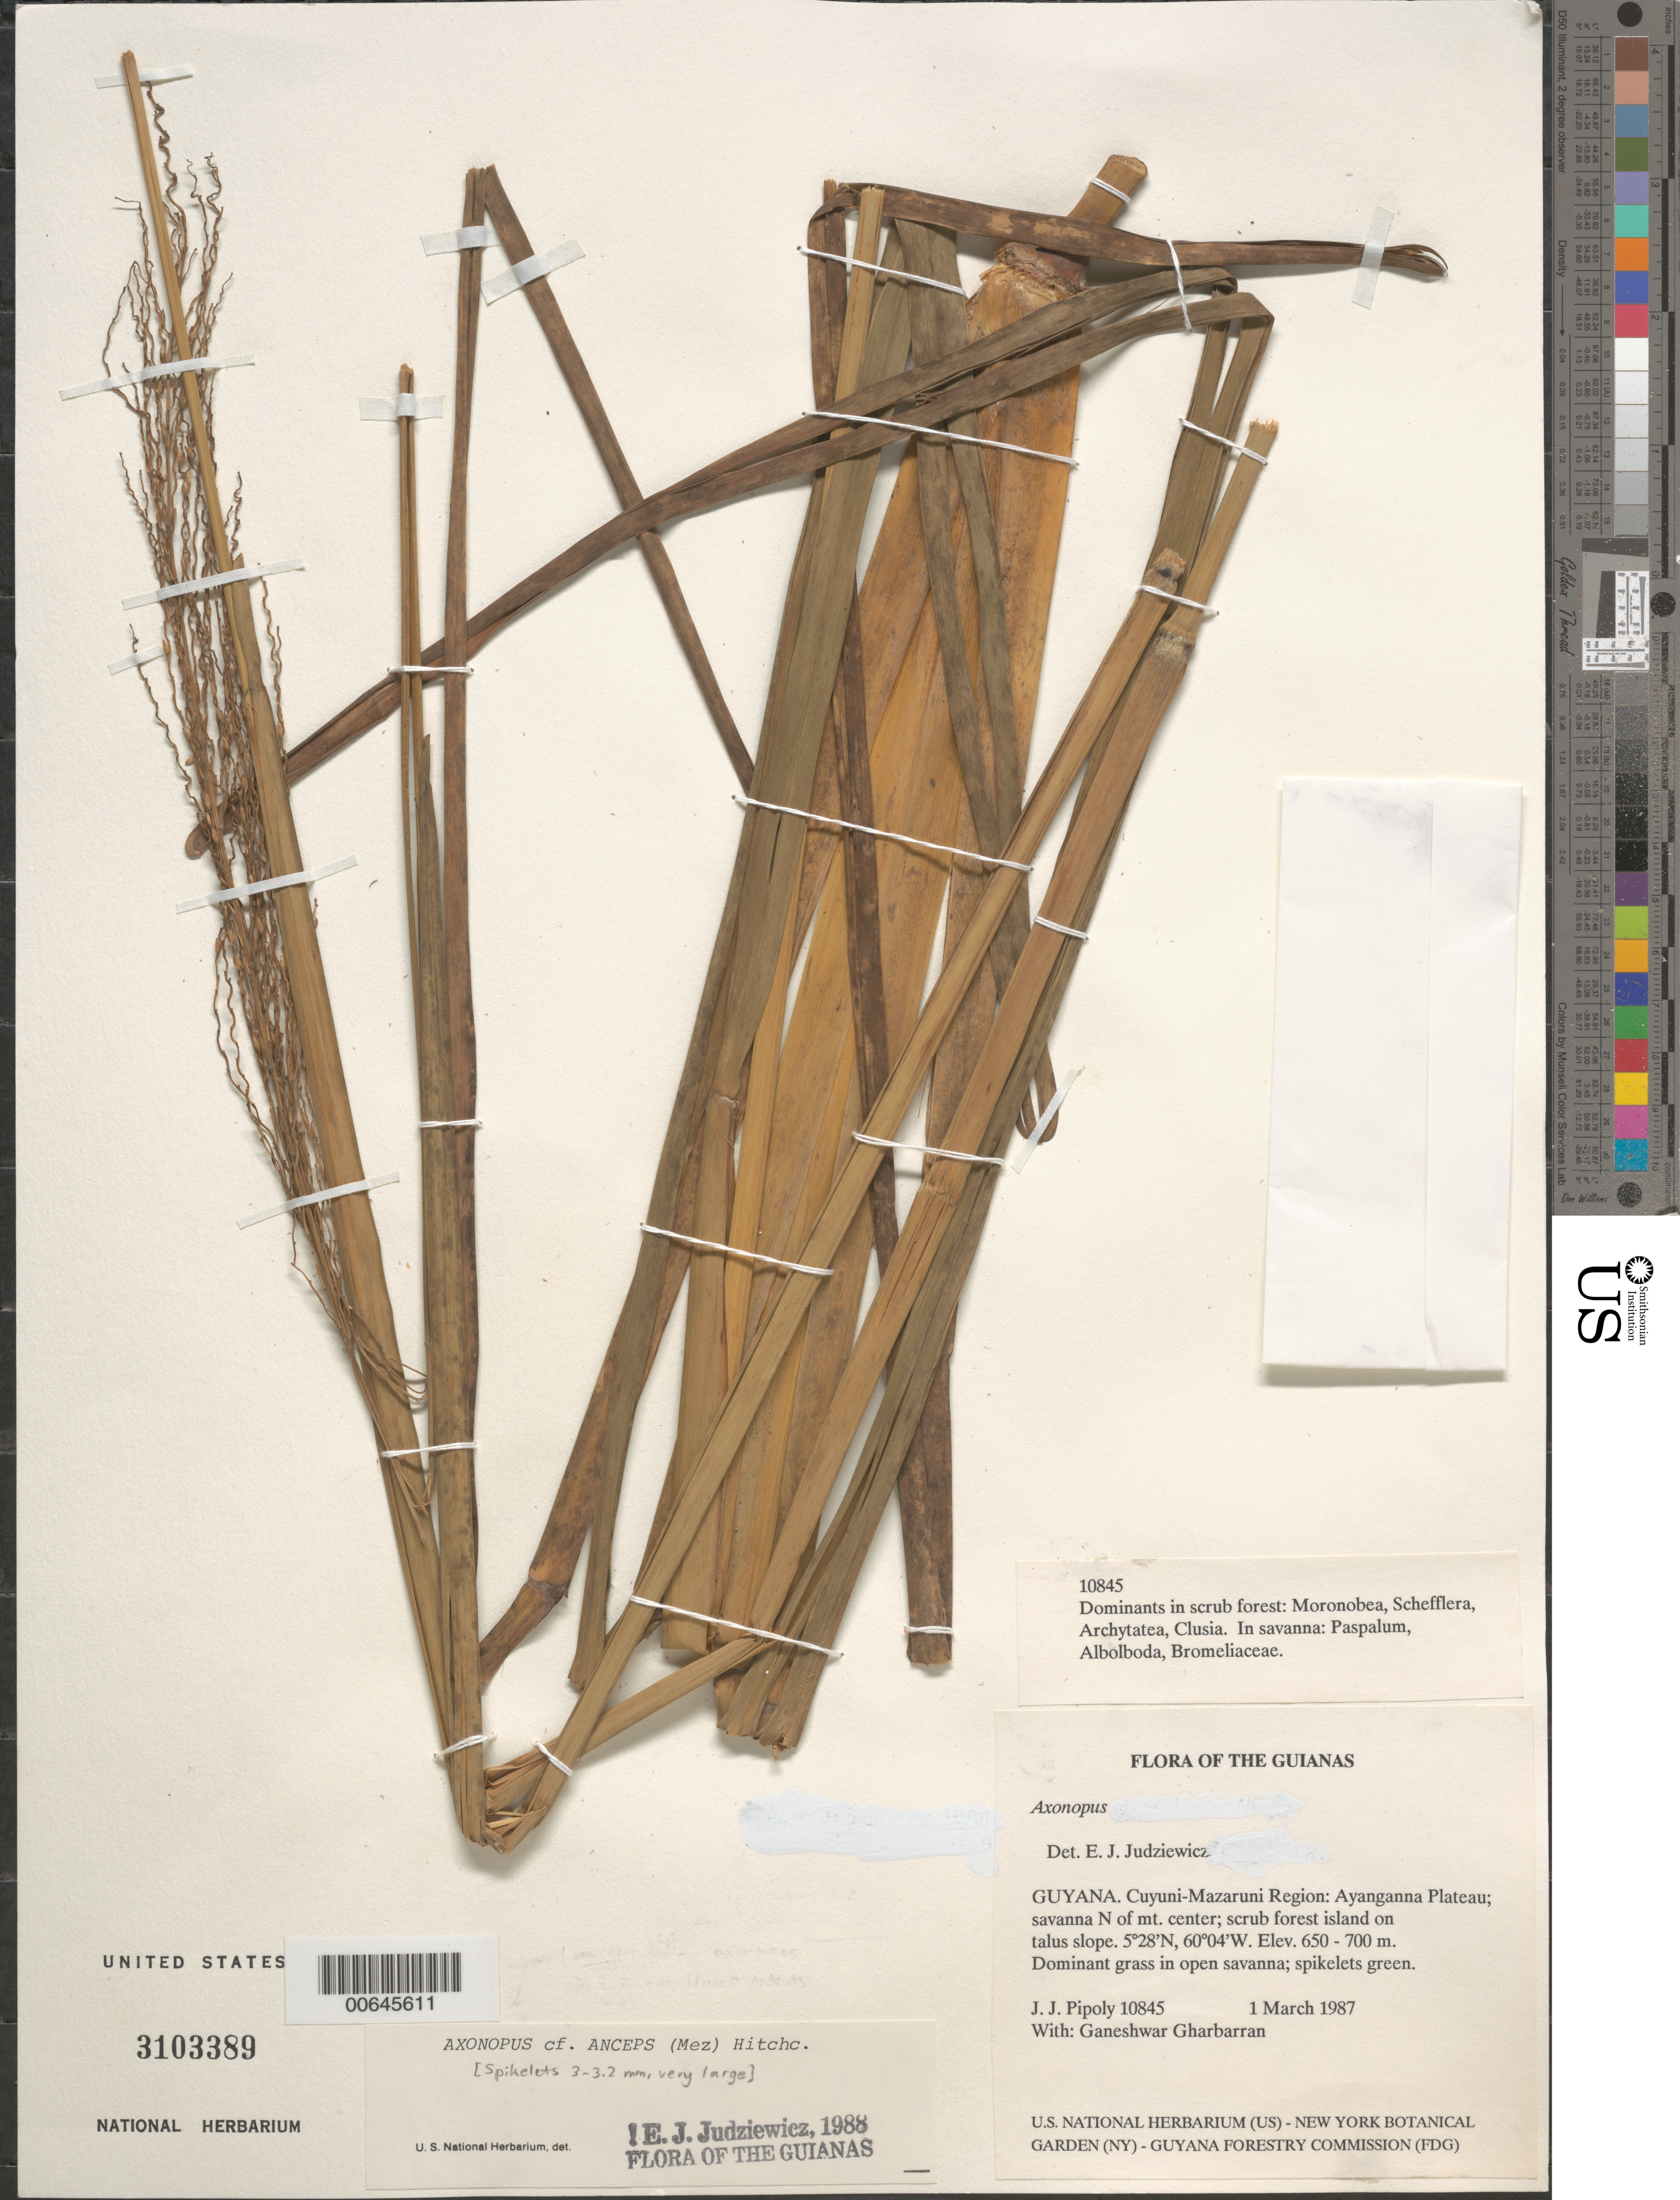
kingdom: Plantae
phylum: Tracheophyta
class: Liliopsida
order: Poales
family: Poaceae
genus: Axonopus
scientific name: Axonopus anceps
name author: (Mez) Hitchc.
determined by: Judziewicz, E. J.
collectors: J. J. Pipoly & G. Gharbarran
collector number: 10845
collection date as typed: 1 March 1987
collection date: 1987-03-01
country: Guyana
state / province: Cuyuni-Mazaruni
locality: Ayanganna Plateau, N of mountain center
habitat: Savanna with scrub forest island on talus slope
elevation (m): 650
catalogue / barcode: US 3103389